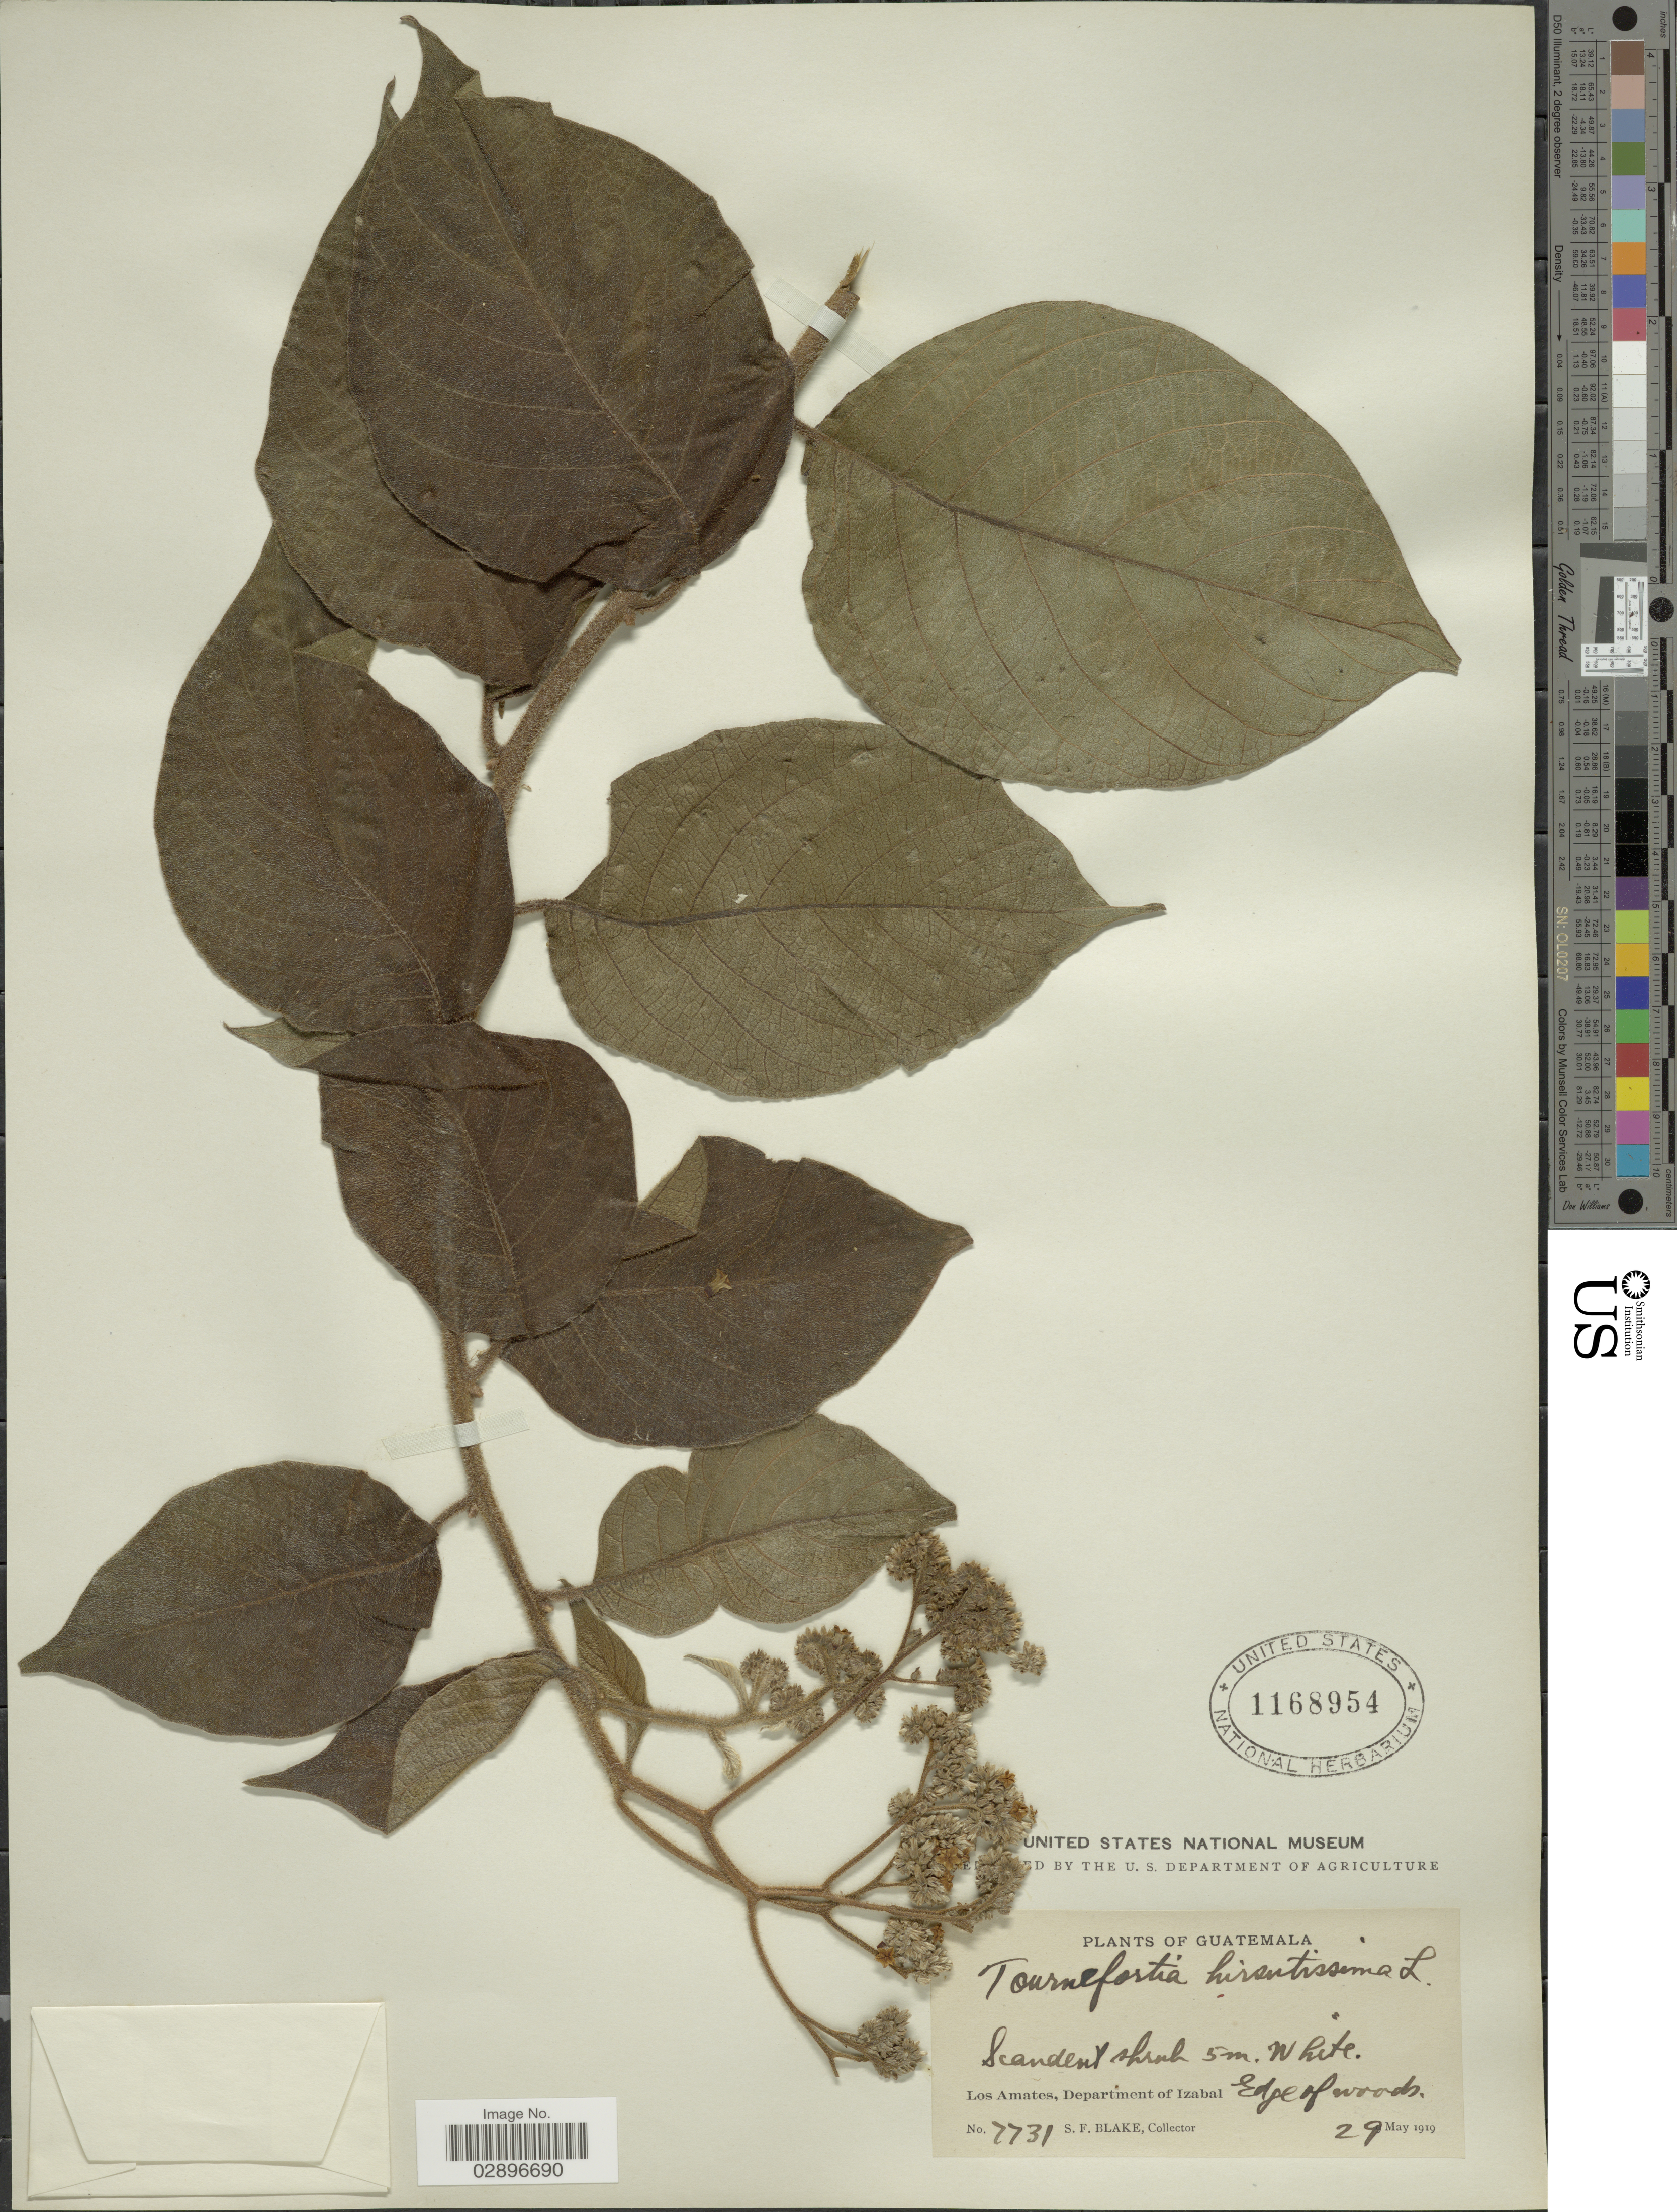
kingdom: Plantae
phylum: Tracheophyta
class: Magnoliopsida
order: Boraginales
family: Heliotropiaceae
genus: Tournefortia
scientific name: Tournefortia hirsutissima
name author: L.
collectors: S. Blake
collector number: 7731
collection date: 1919-05-29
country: Guatemala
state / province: Izabal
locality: Los Amates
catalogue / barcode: US 1168954